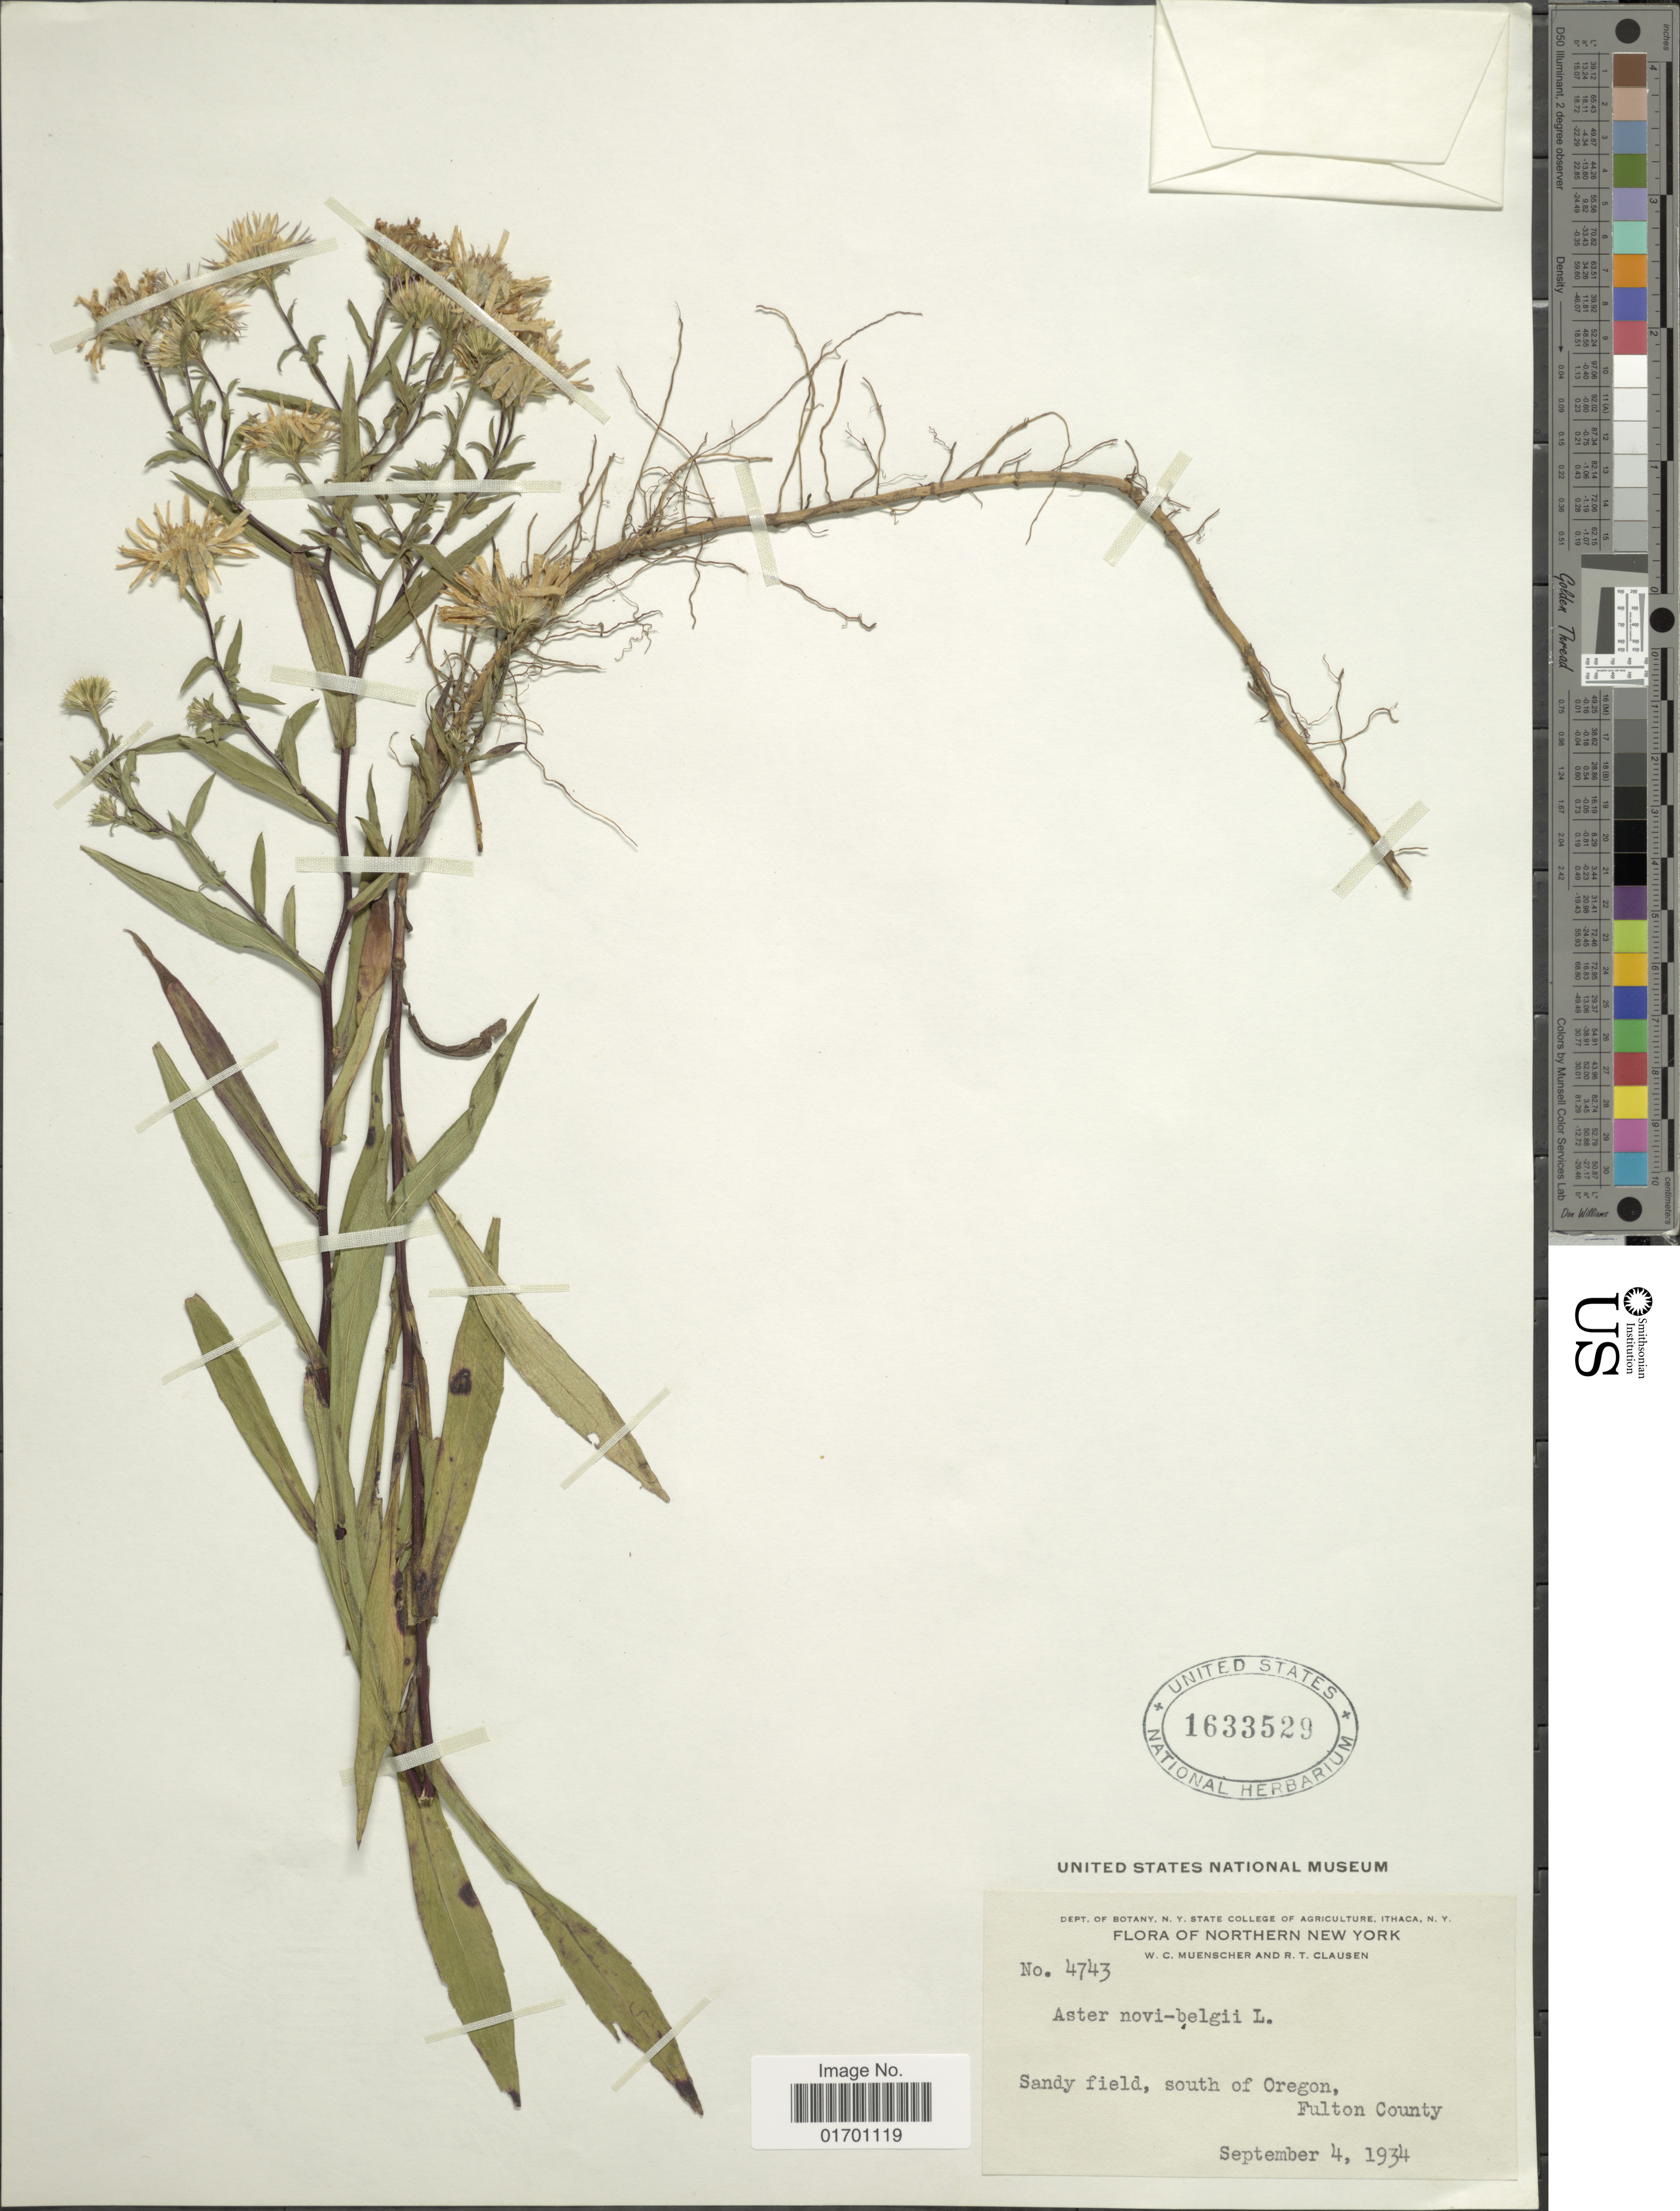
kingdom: Plantae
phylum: Tracheophyta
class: Magnoliopsida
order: Asterales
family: Asteraceae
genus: Symphyotrichum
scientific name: Symphyotrichum novi-belgii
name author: (L.) G.L. Nesom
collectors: W. Muencher & R. T. Clausen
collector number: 4743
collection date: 1934-09-04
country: United States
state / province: New York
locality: Northern New York. South of Oregon, Fulton County.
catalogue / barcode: US 1633529